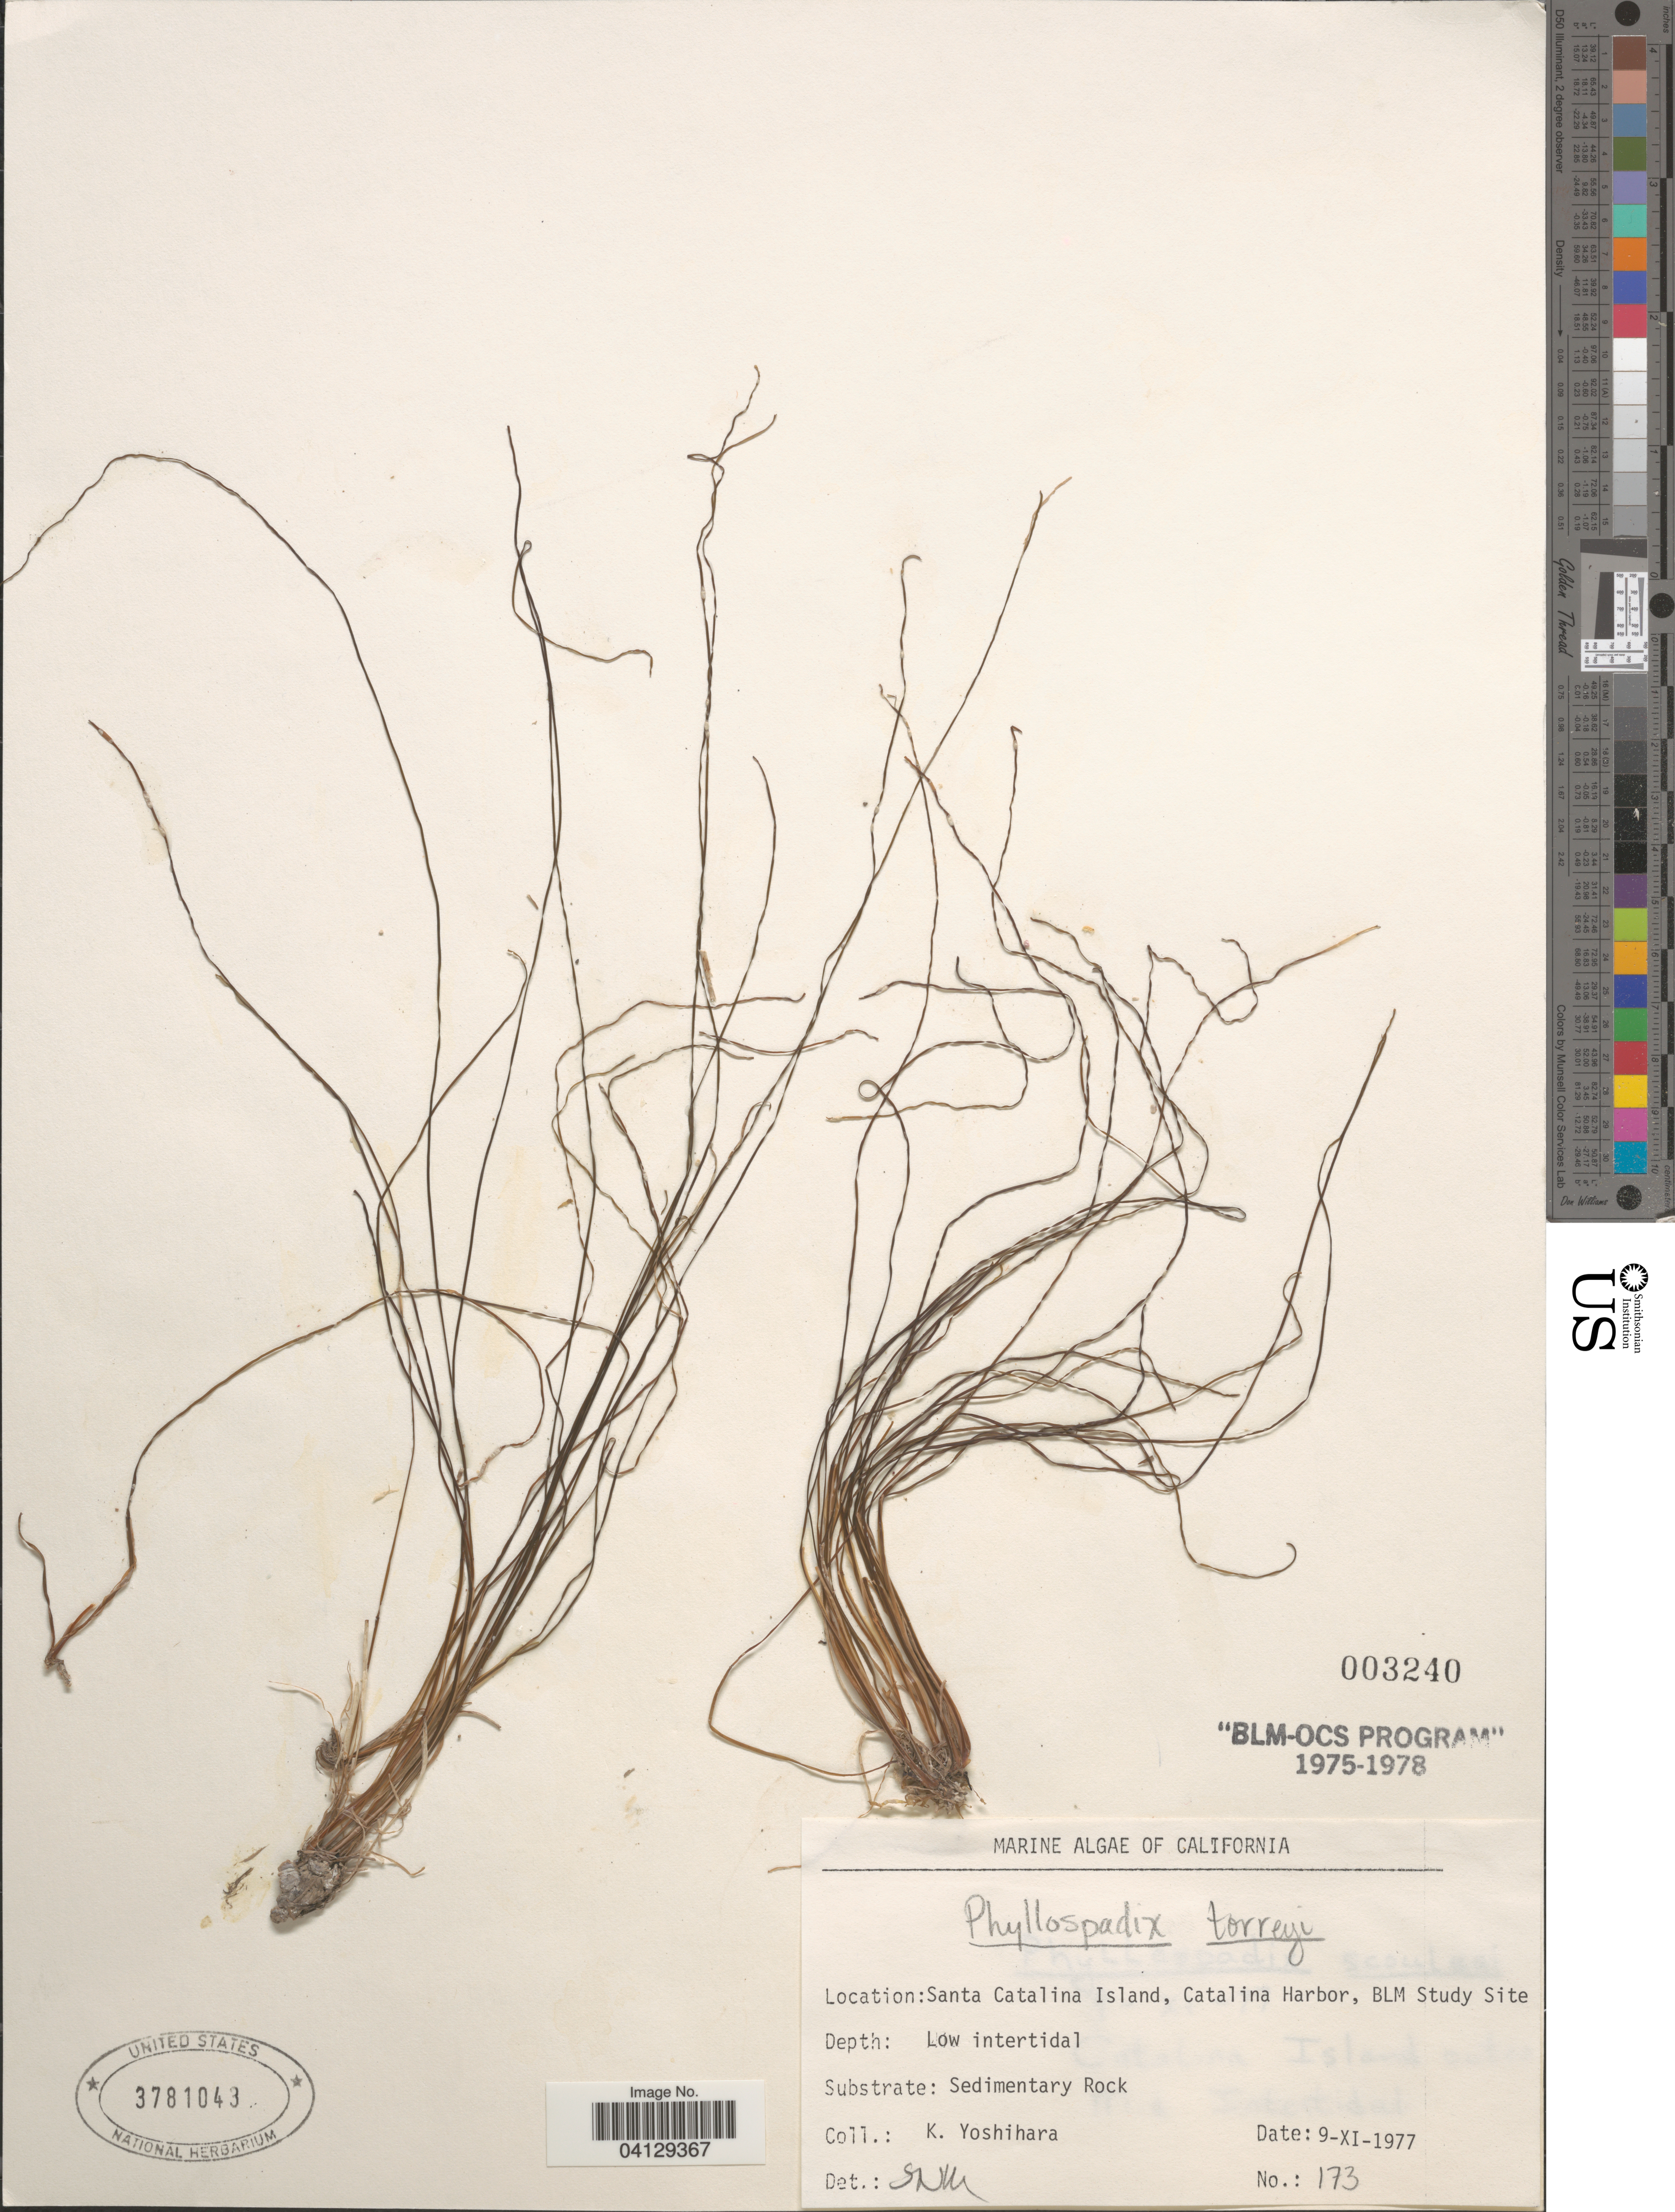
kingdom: Plantae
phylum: Tracheophyta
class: Liliopsida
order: Alismatales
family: Zosteraceae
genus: Phyllospadix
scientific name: Phyllospadix torreyi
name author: S. Watson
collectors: K. Yoshihara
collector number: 173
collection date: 1977-11-09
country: United States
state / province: California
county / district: Los Angeles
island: Santa Catalina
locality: Santa Catalina Island, Catalina Harbor, BLM Study Site.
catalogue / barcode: US 3781043